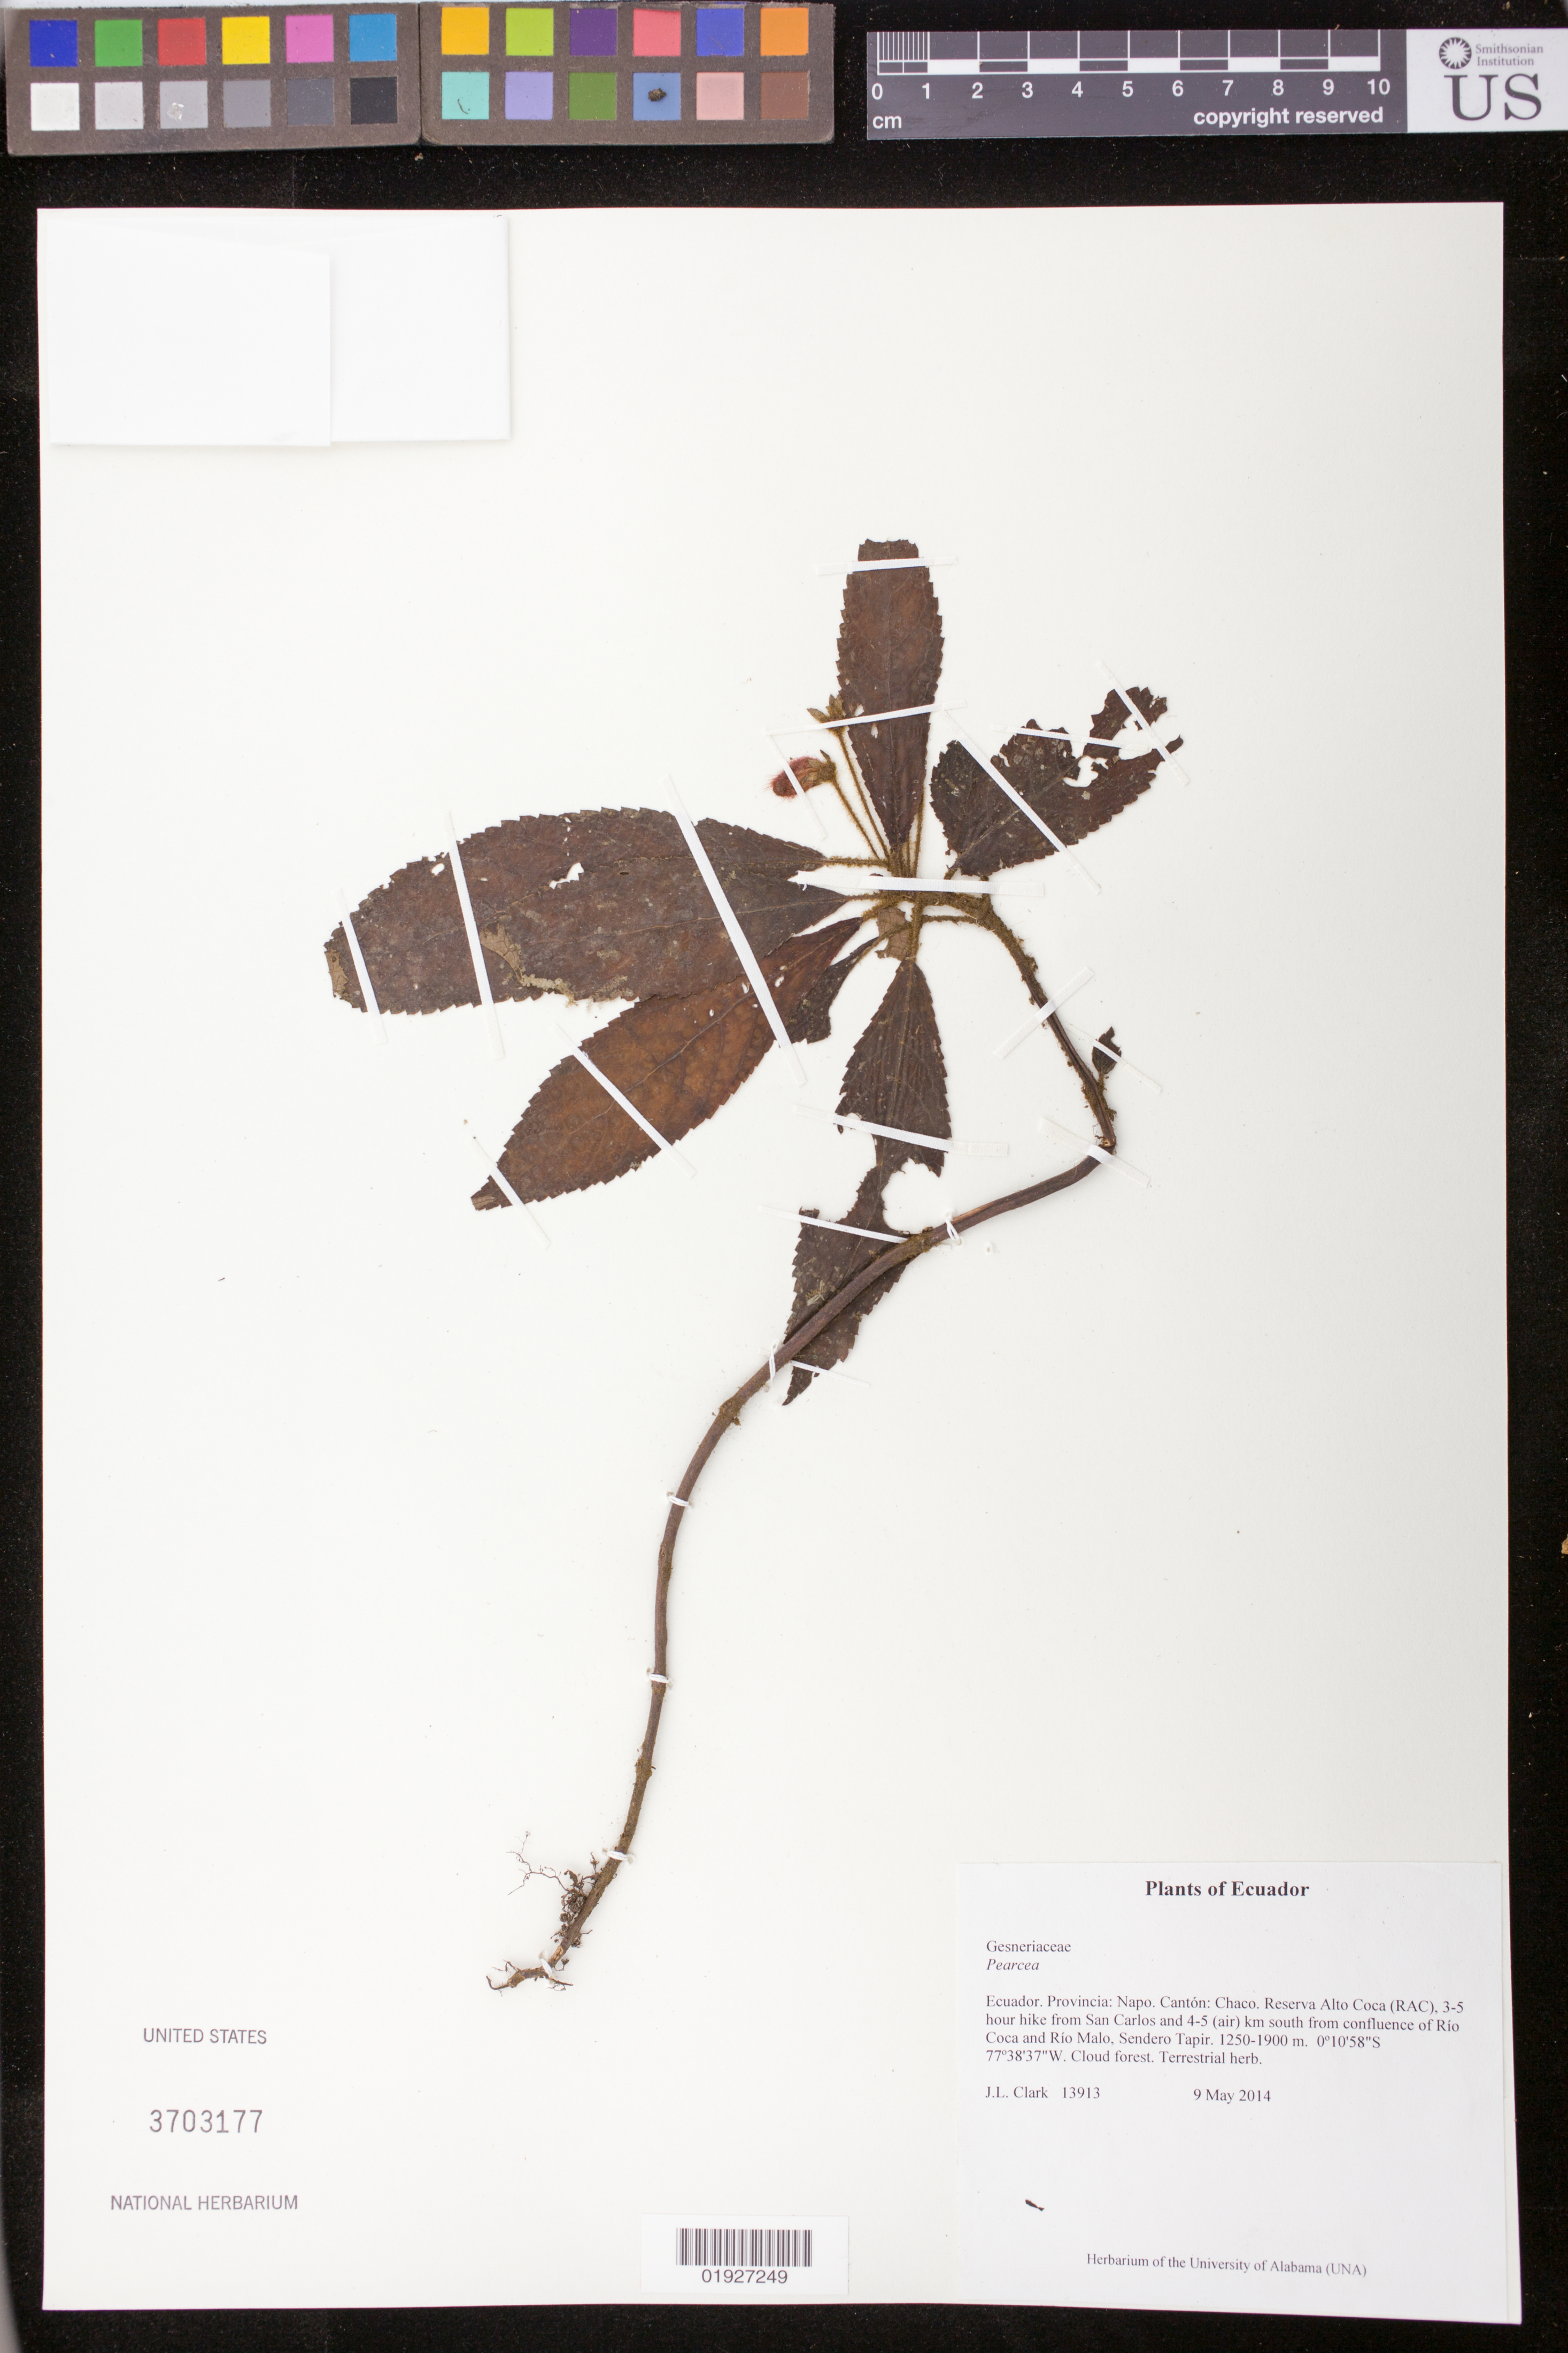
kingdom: Plantae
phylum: Tracheophyta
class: Magnoliopsida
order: Lamiales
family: Gesneriaceae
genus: Pearcea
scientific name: Pearcea sprucei var. sprucei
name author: (Britton ex Rusby) L.P. Kvist & L.E. Skog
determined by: Skog, Laurence E.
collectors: J. L. Clark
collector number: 13913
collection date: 2014-05-09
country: Ecuador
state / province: Napo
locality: Canton: Chaco. Reserva Alto Coca (RAC), 3-5 hour hike from SAn Carlos and 4-5 (air) km south from confluence of Rio Coca and Rio Malo, Sendero Tapir.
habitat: Cloud forest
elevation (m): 1250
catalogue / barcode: US 3703177